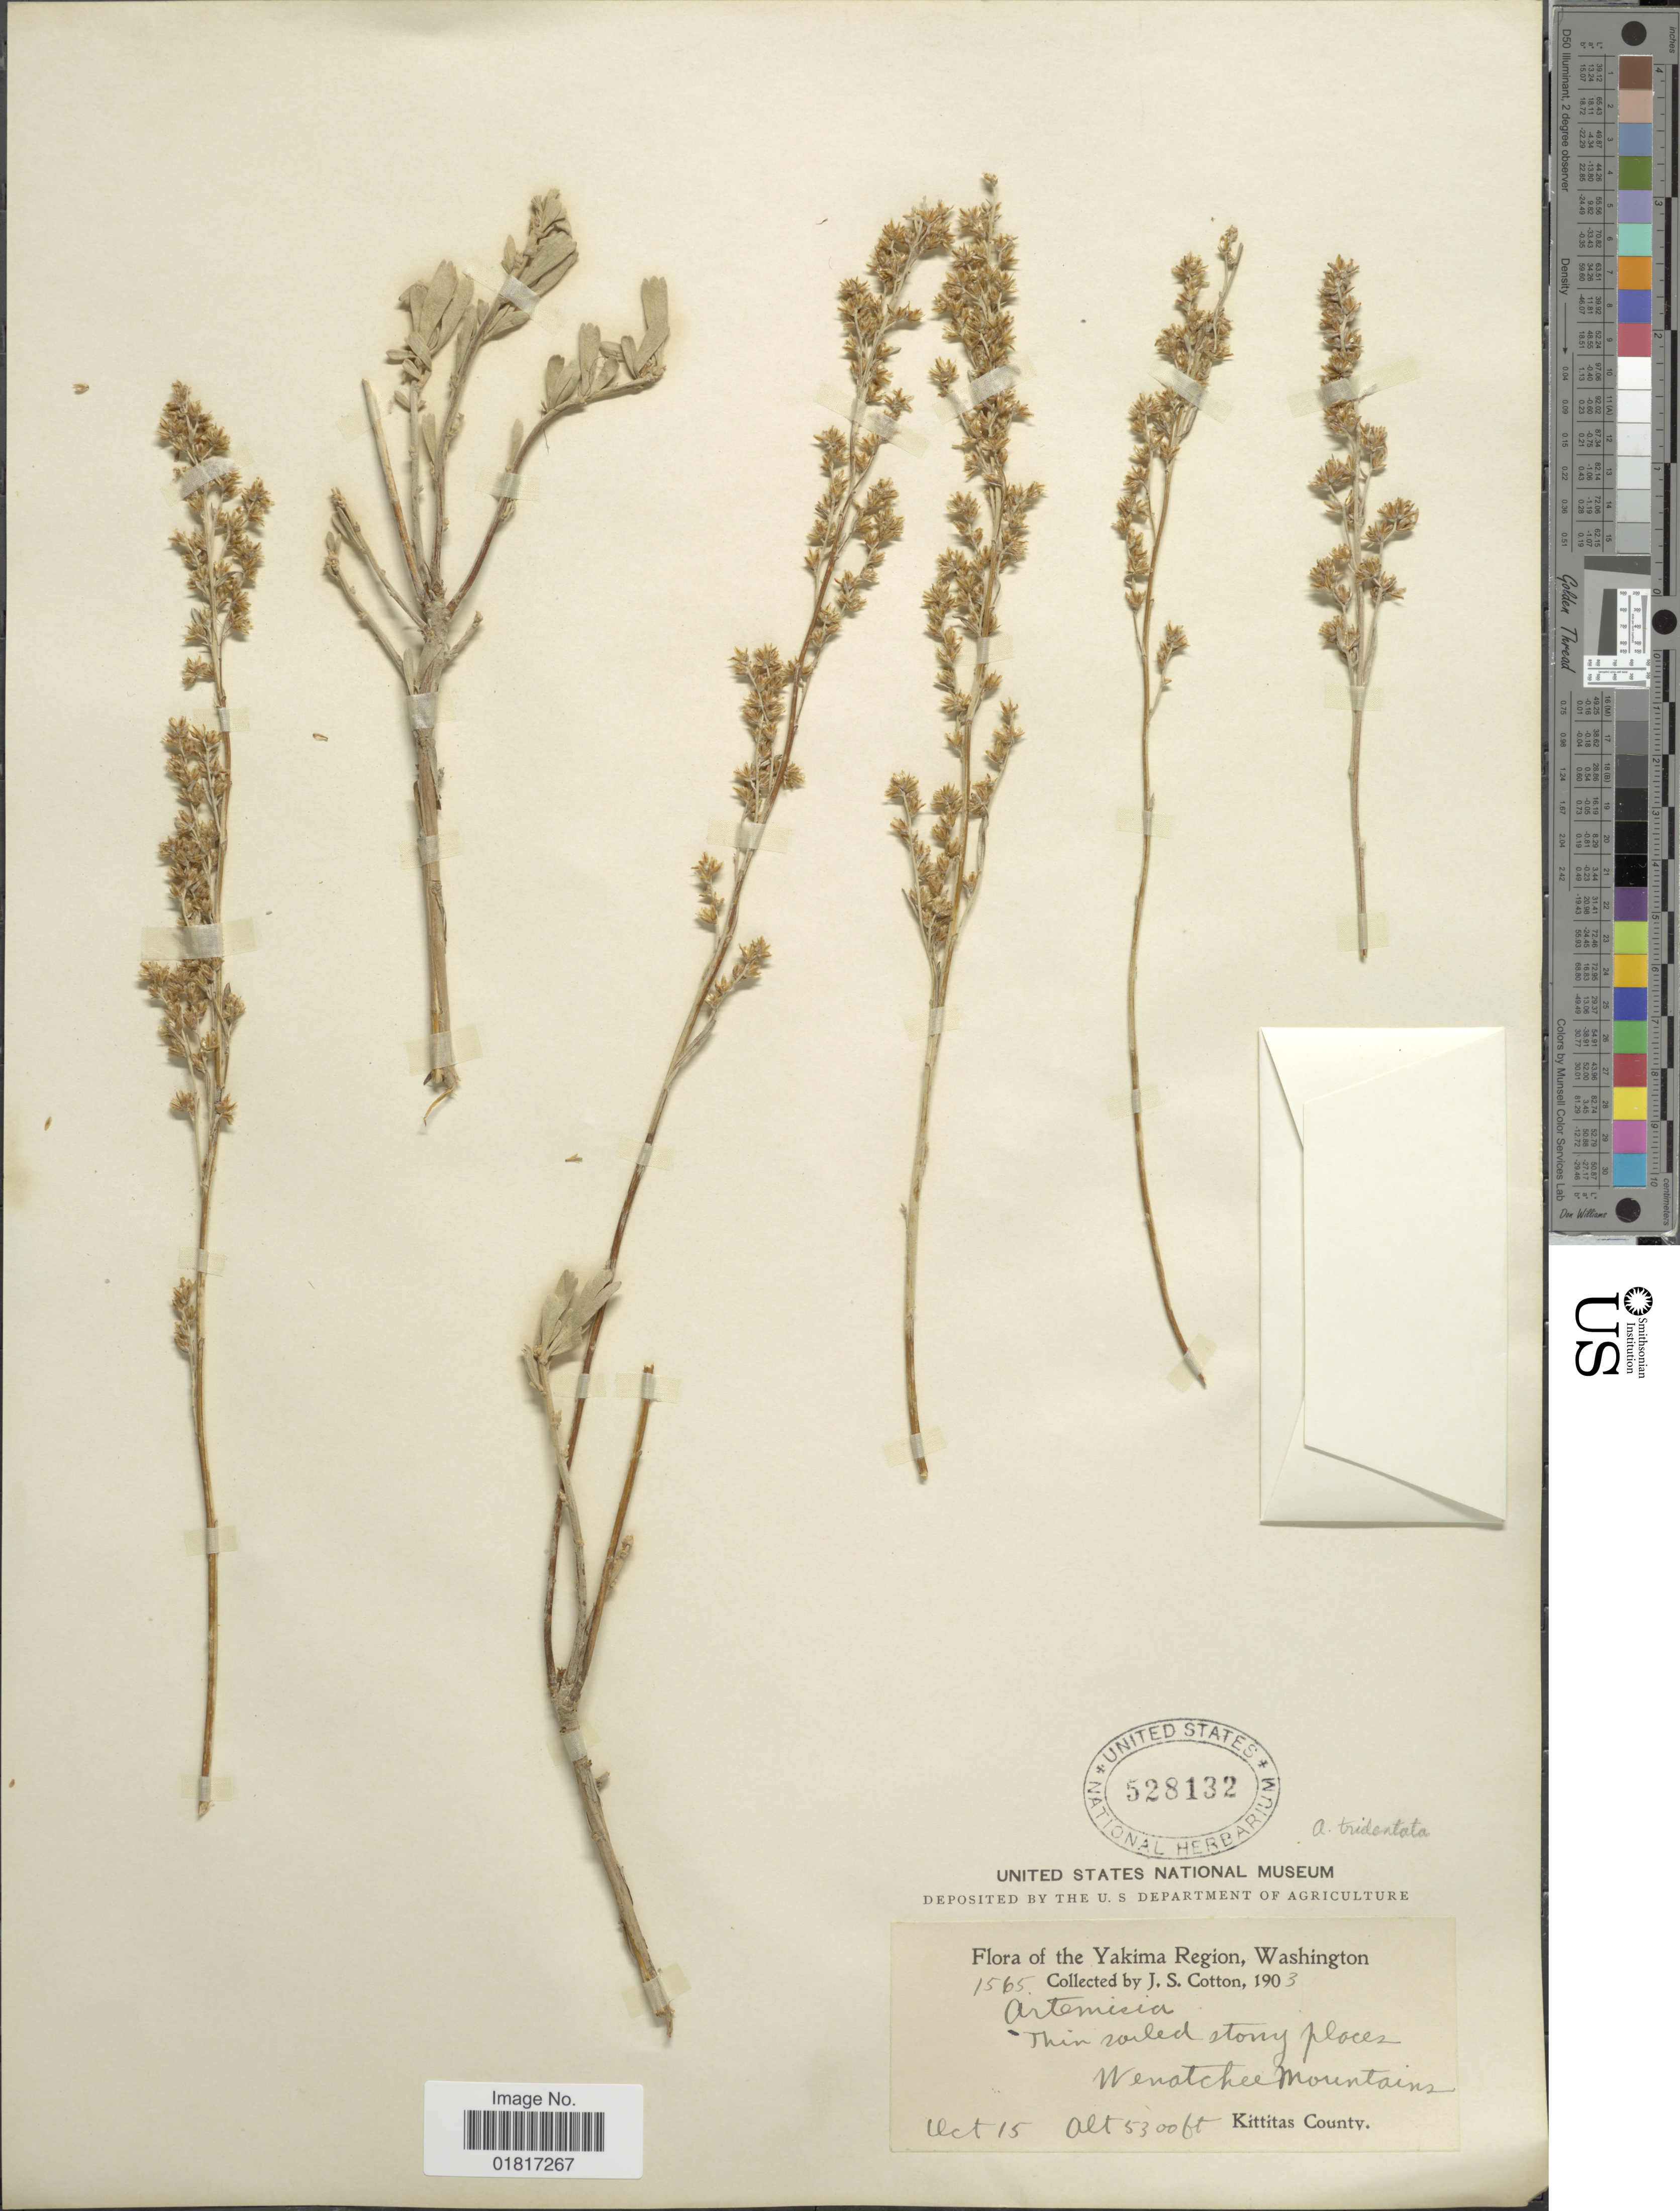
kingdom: Plantae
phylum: Tracheophyta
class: Magnoliopsida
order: Asterales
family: Asteraceae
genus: Artemisia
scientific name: Artemisia tridentata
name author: Nutt.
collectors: J. S. Cotton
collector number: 1565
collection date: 1903-10-15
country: United States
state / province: Washington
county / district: Kittitas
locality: The Yakima Region, Thin soils stony places, Wenatchee Mountains, Kittitas County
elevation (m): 1615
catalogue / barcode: US 528132